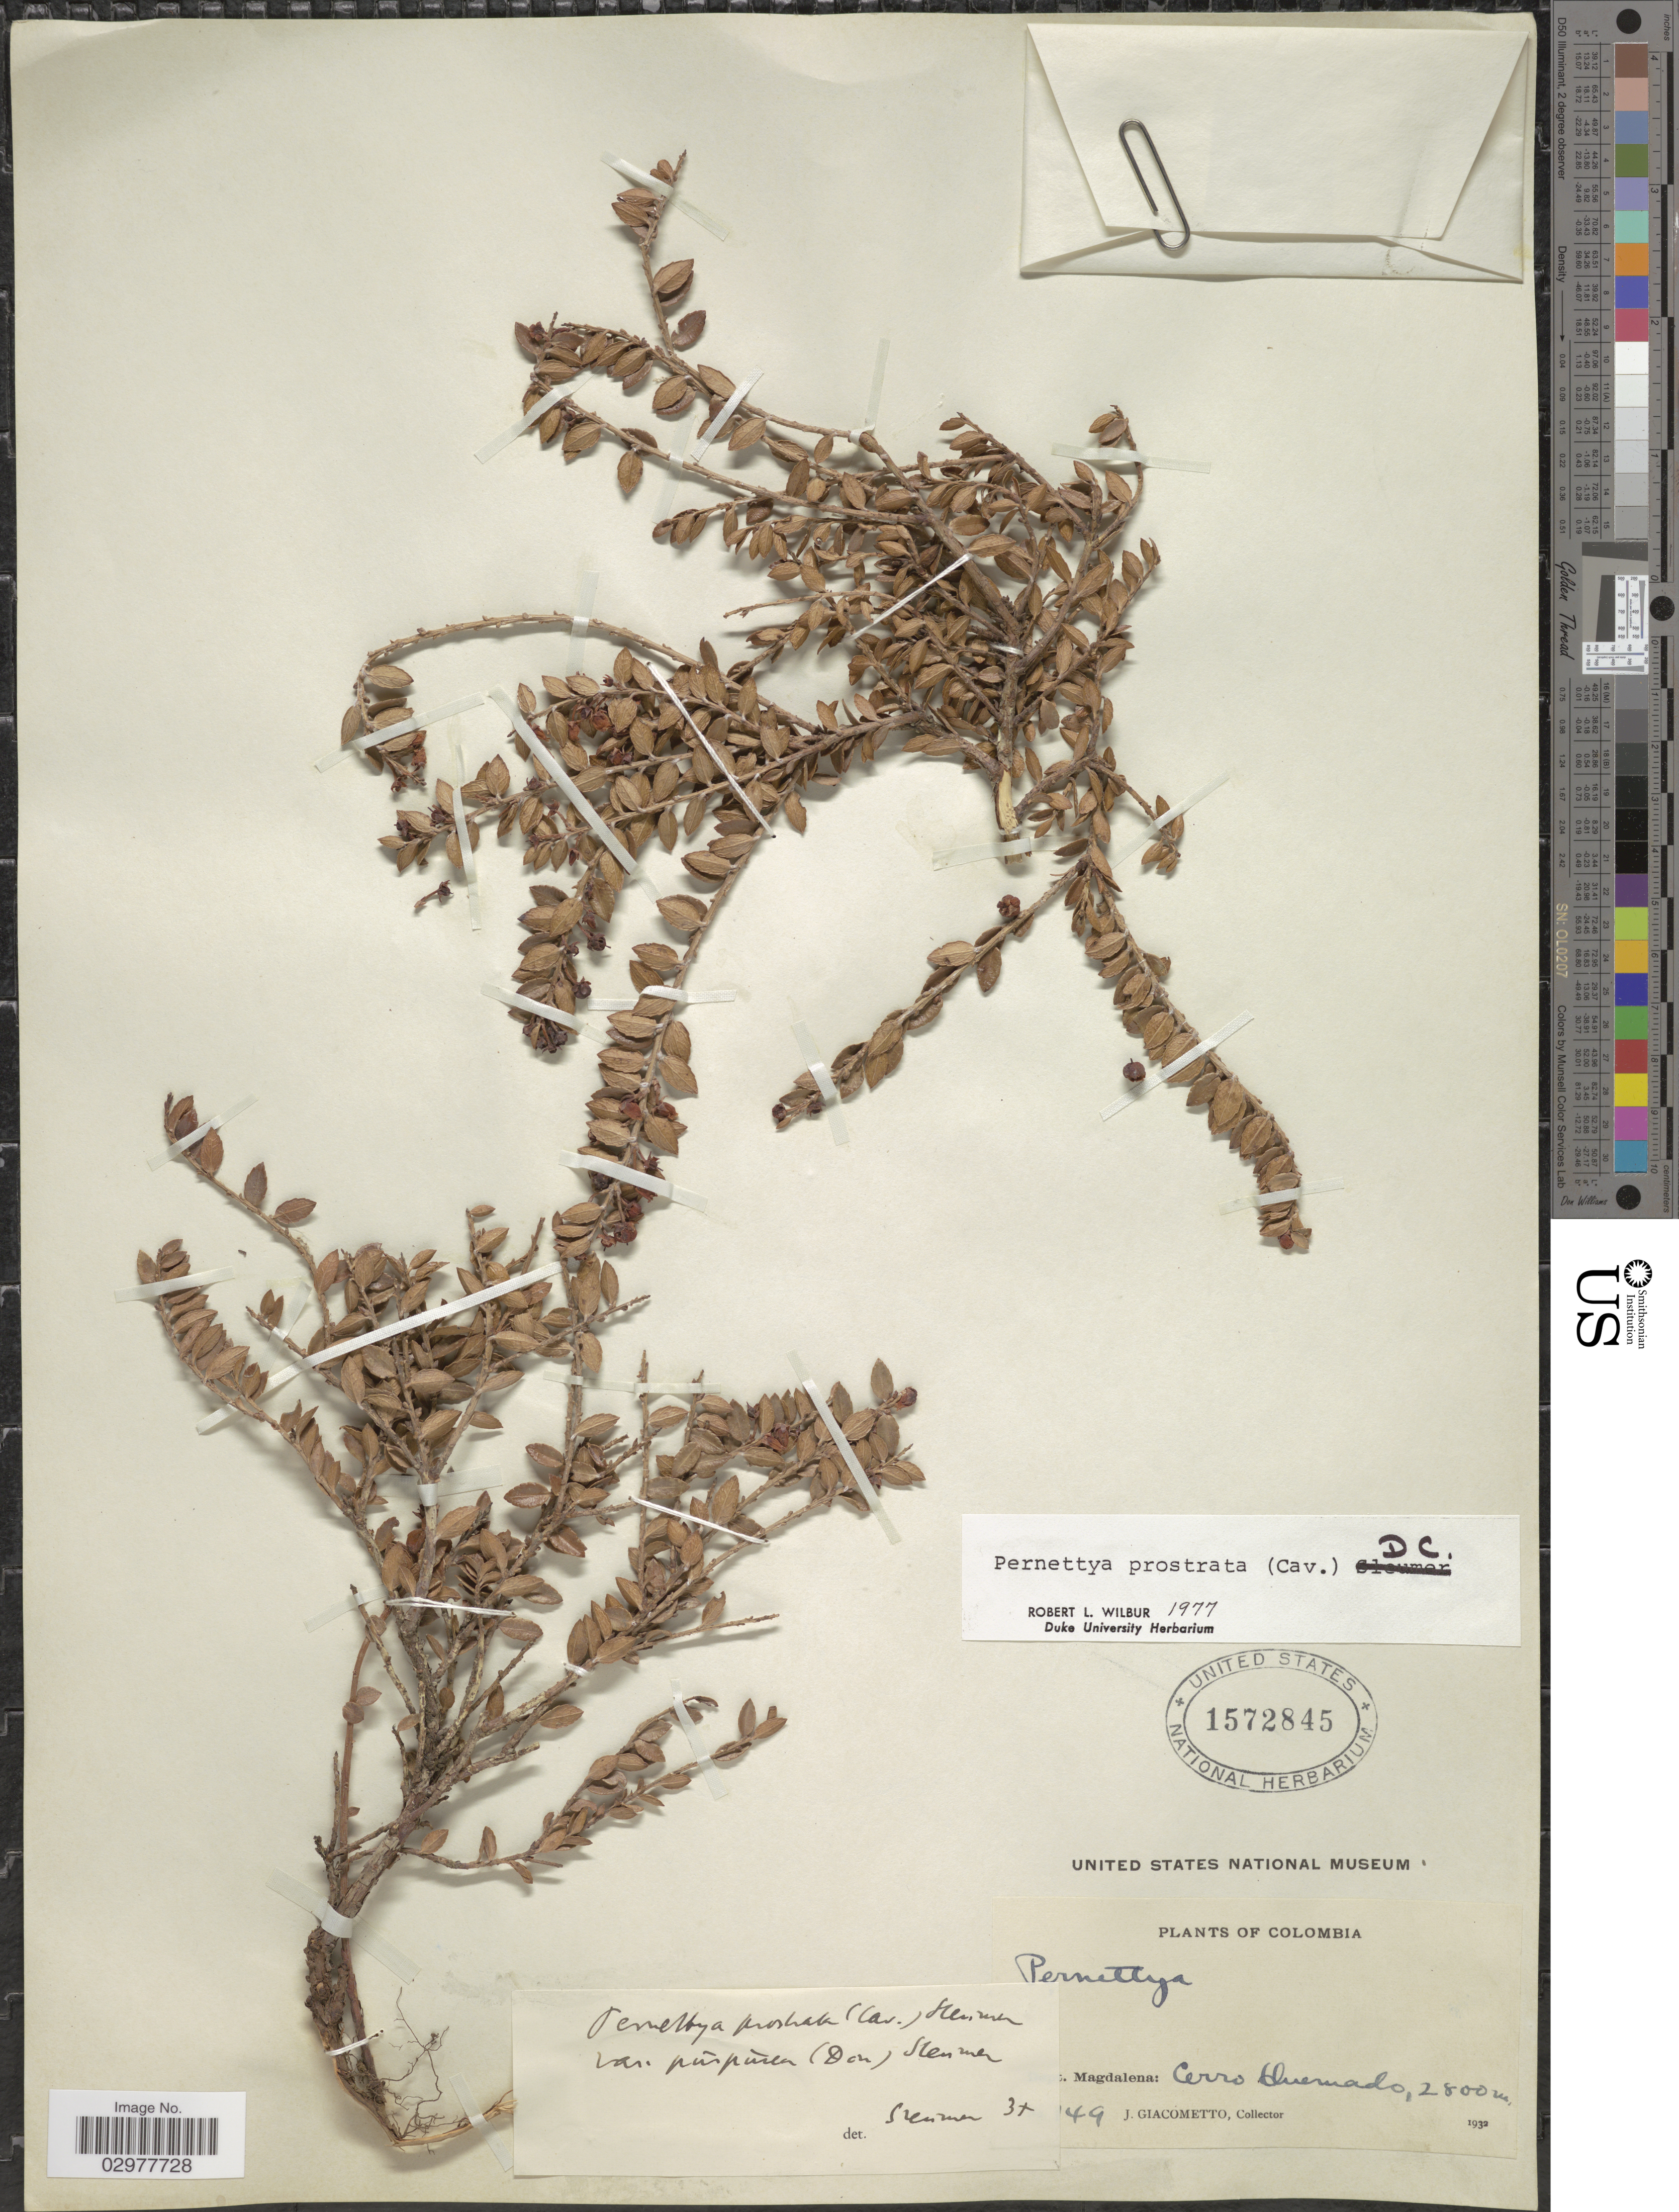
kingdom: Plantae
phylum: Tracheophyta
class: Magnoliopsida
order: Ericales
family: Ericaceae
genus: Pernettya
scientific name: Pernettya prostrata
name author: (Cav.) DC.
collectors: J. Giacometto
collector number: !49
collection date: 1932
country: Colombia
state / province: Magdalena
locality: Cerro Quemado.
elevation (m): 2800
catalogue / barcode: US 1572845